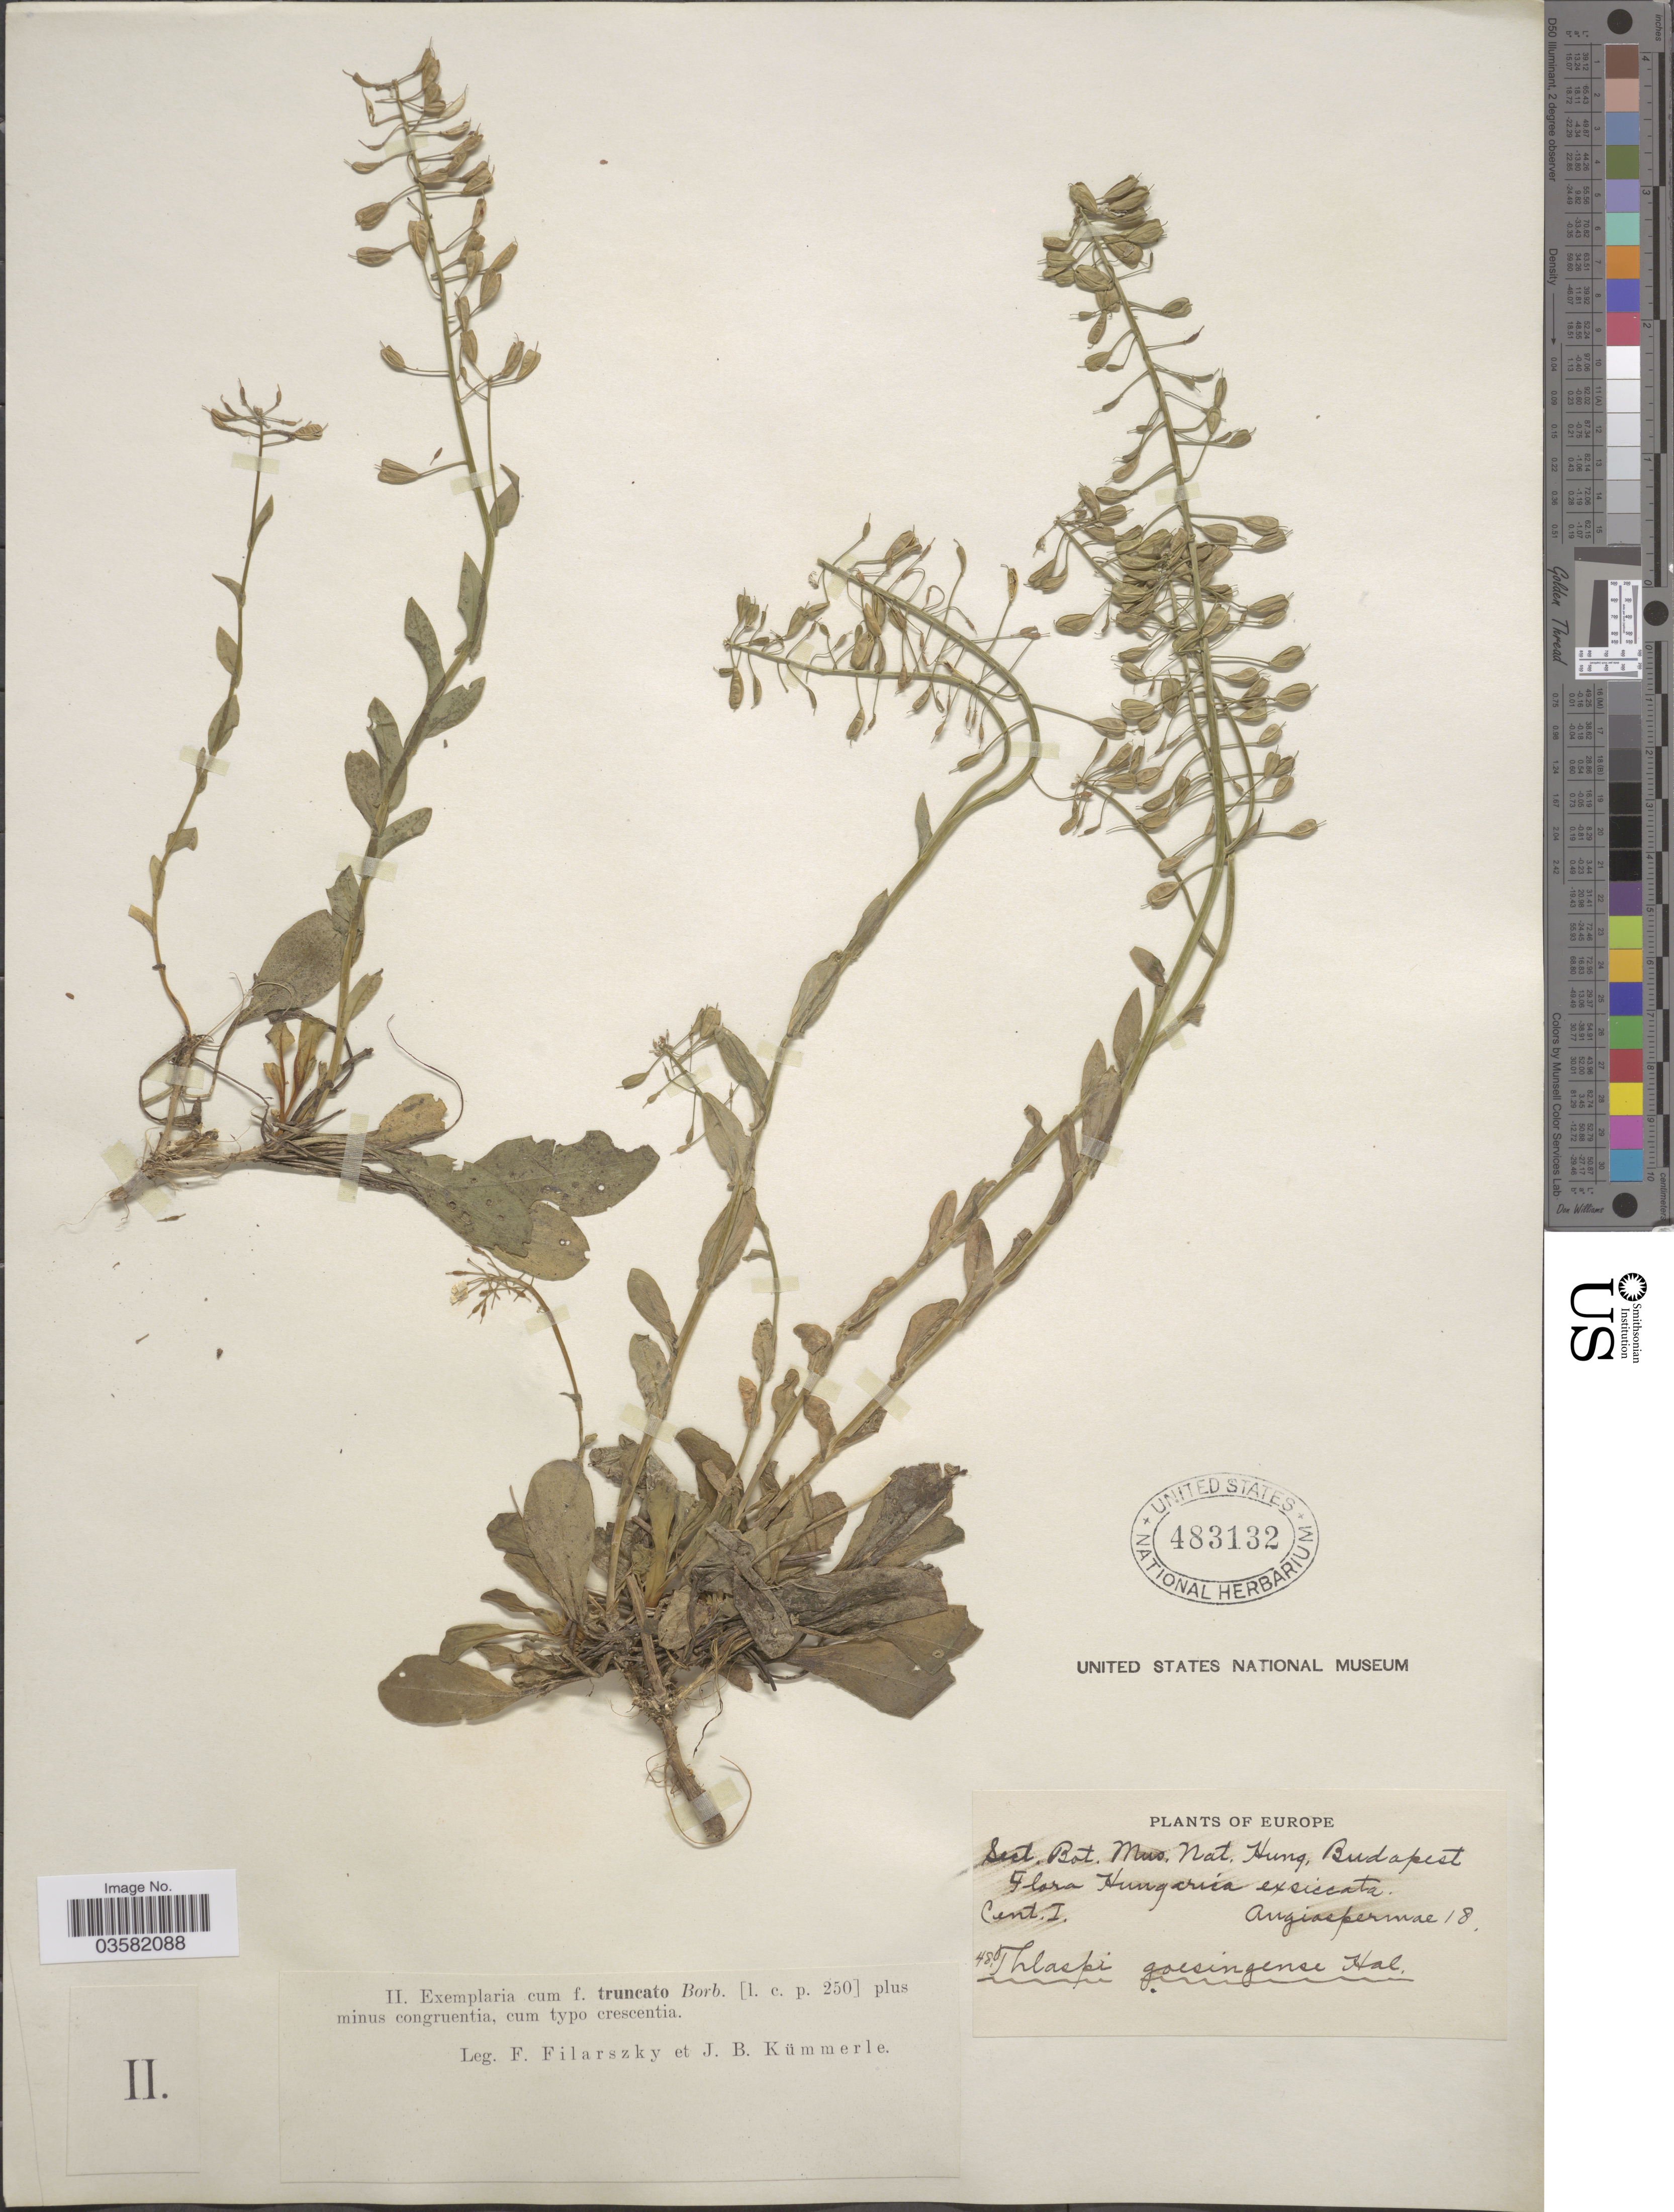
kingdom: Plantae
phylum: Tracheophyta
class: Magnoliopsida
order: Brassicales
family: Brassicaceae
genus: Thlaspi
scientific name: Thlaspi goesingense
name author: Halácsy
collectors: F. Filarszky & J. Kummerle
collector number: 48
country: Hungary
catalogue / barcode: US 483132